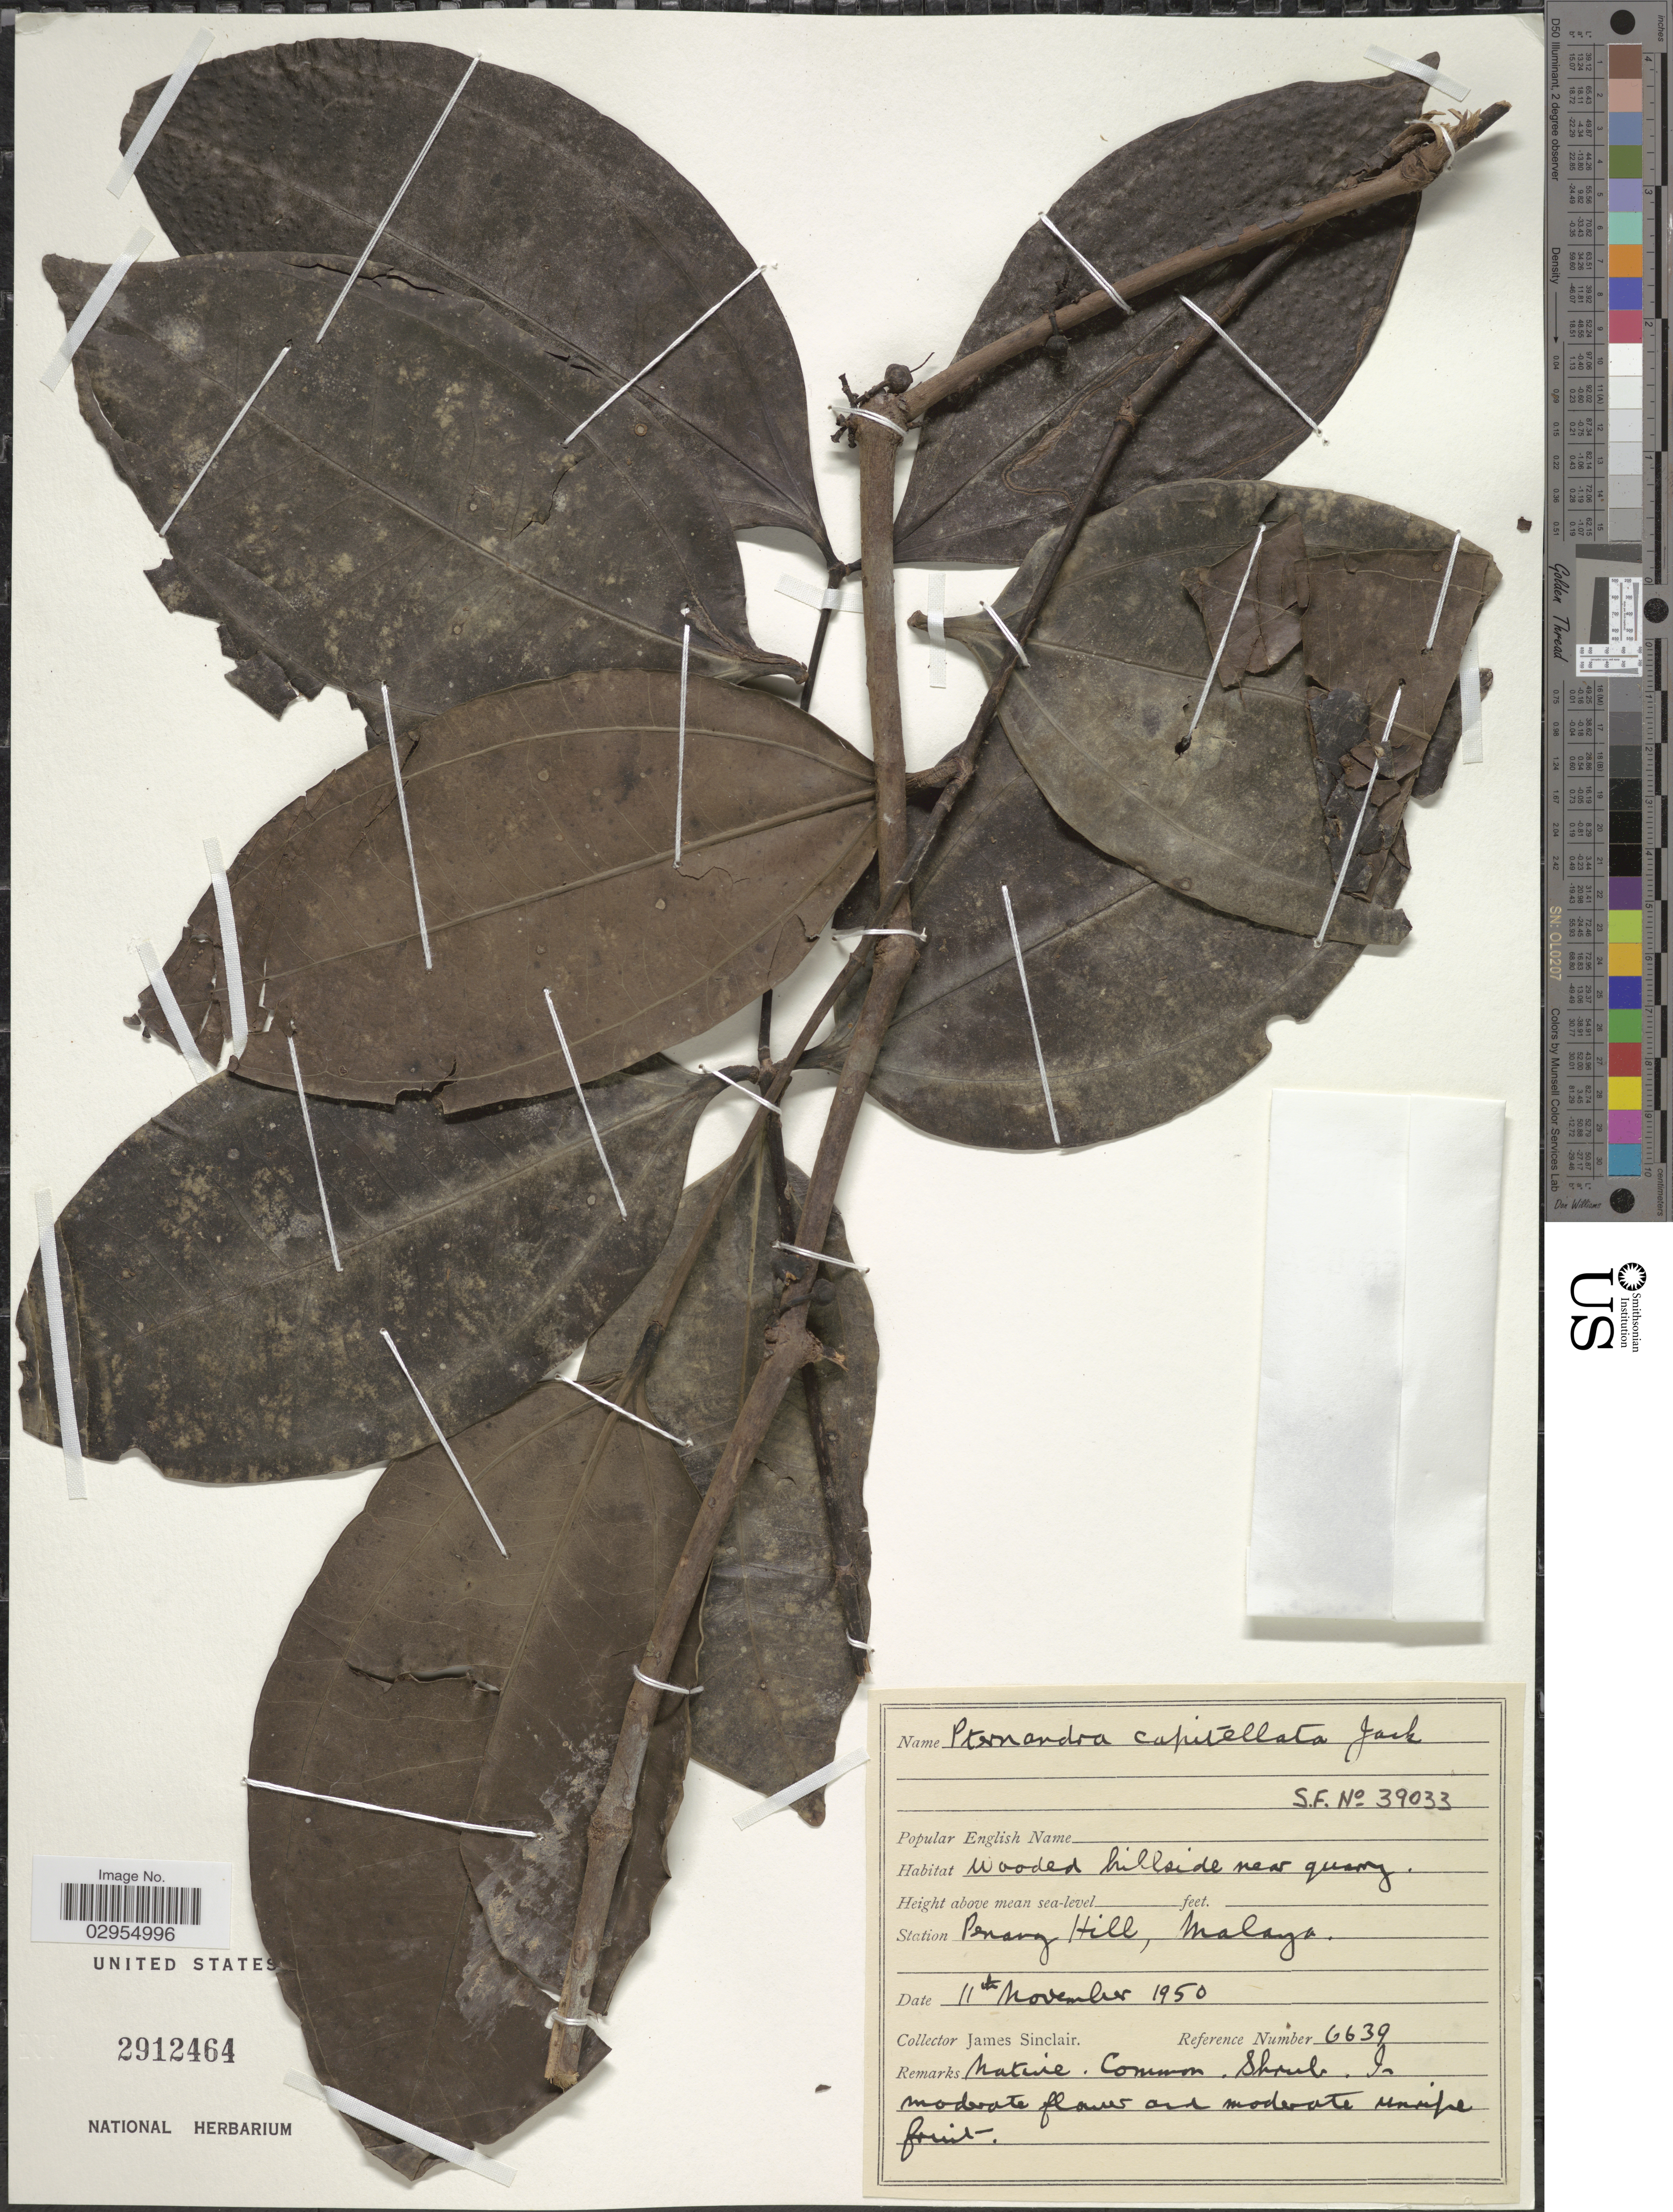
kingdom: Plantae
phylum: Tracheophyta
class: Magnoliopsida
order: Myrtales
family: Melastomataceae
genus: Pternandra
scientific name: Pternandra capitellata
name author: Jack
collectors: J. Sinclair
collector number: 6639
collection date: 1950-11-11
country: Malaysia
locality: Penang Hill, Malaya.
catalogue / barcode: US 2912464